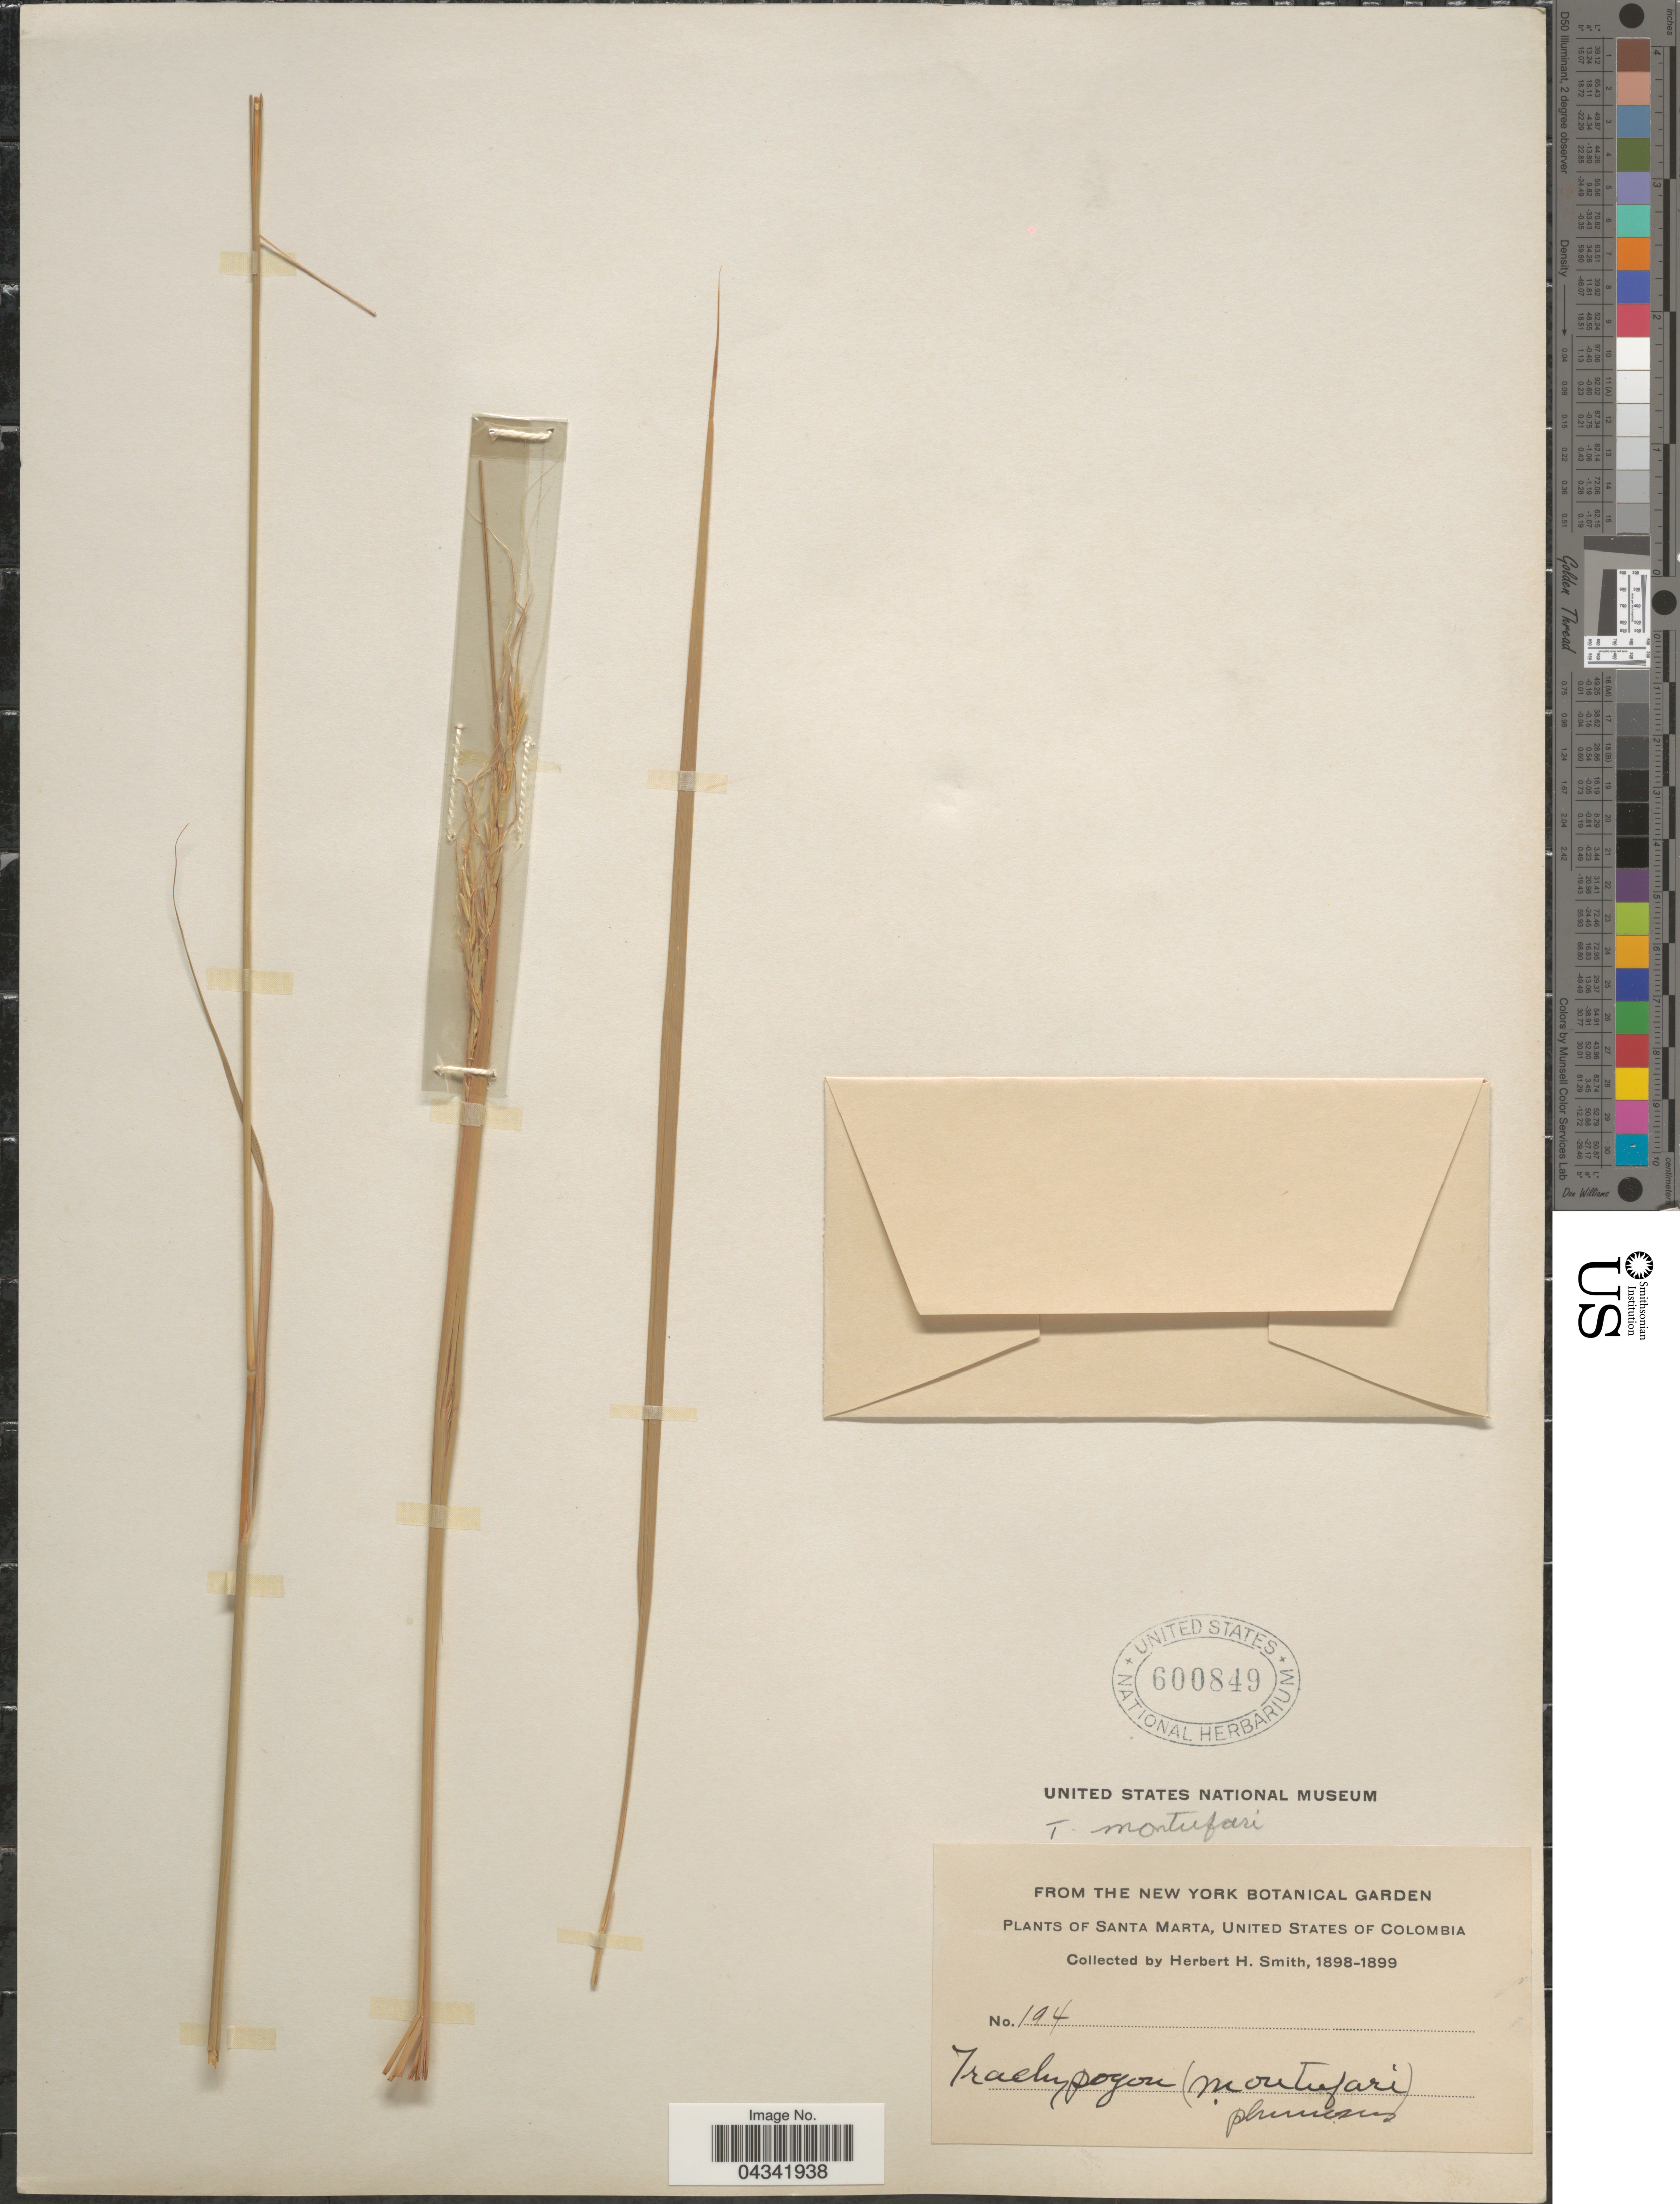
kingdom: Plantae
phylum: Tracheophyta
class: Liliopsida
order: Poales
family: Poaceae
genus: Trachypogon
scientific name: Trachypogon spicatus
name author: (L. f.) Kuntze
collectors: Herbert H. Smith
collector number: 194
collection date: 1898/1899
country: Colombia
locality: Santa Marta, United States of Colombia.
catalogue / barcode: US 600849